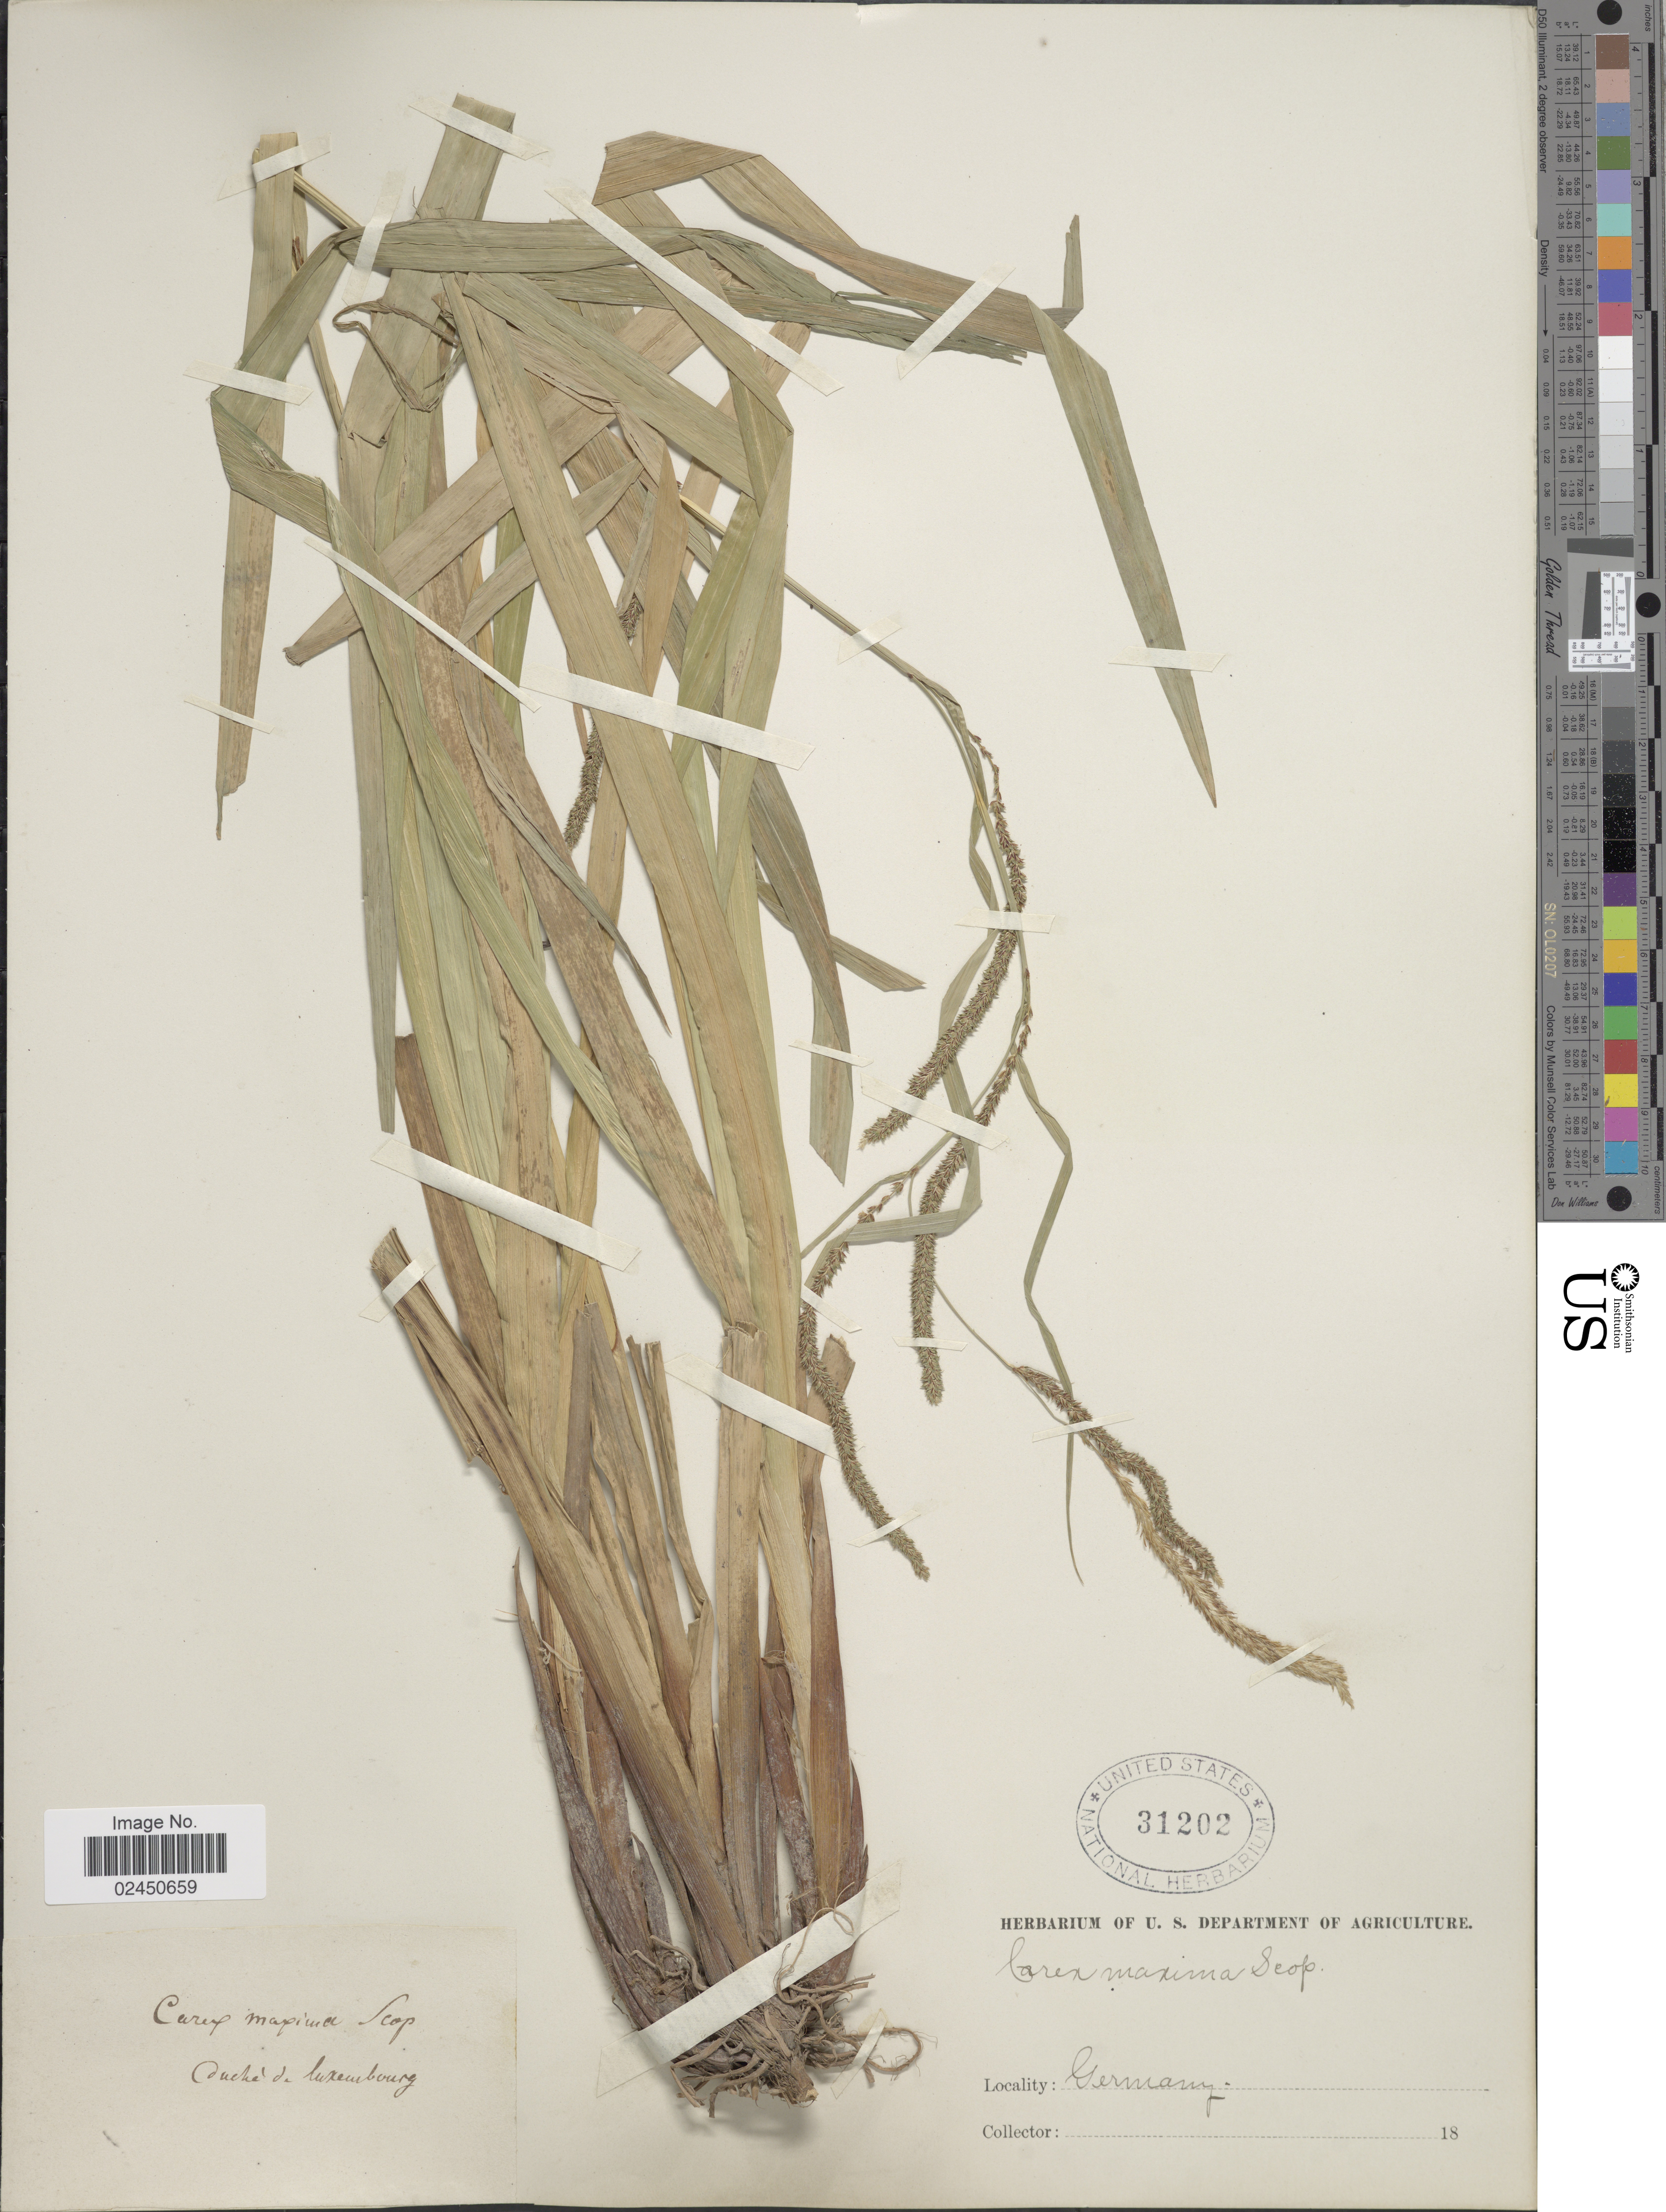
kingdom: Plantae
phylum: Tracheophyta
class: Liliopsida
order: Poales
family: Cyperaceae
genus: Carex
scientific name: Carex pendula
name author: Huds.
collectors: ex herb. U. S. Department of Agriculture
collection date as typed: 18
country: Germany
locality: Ducke [interpreted] de Luxembourg. Germany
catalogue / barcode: US 31202